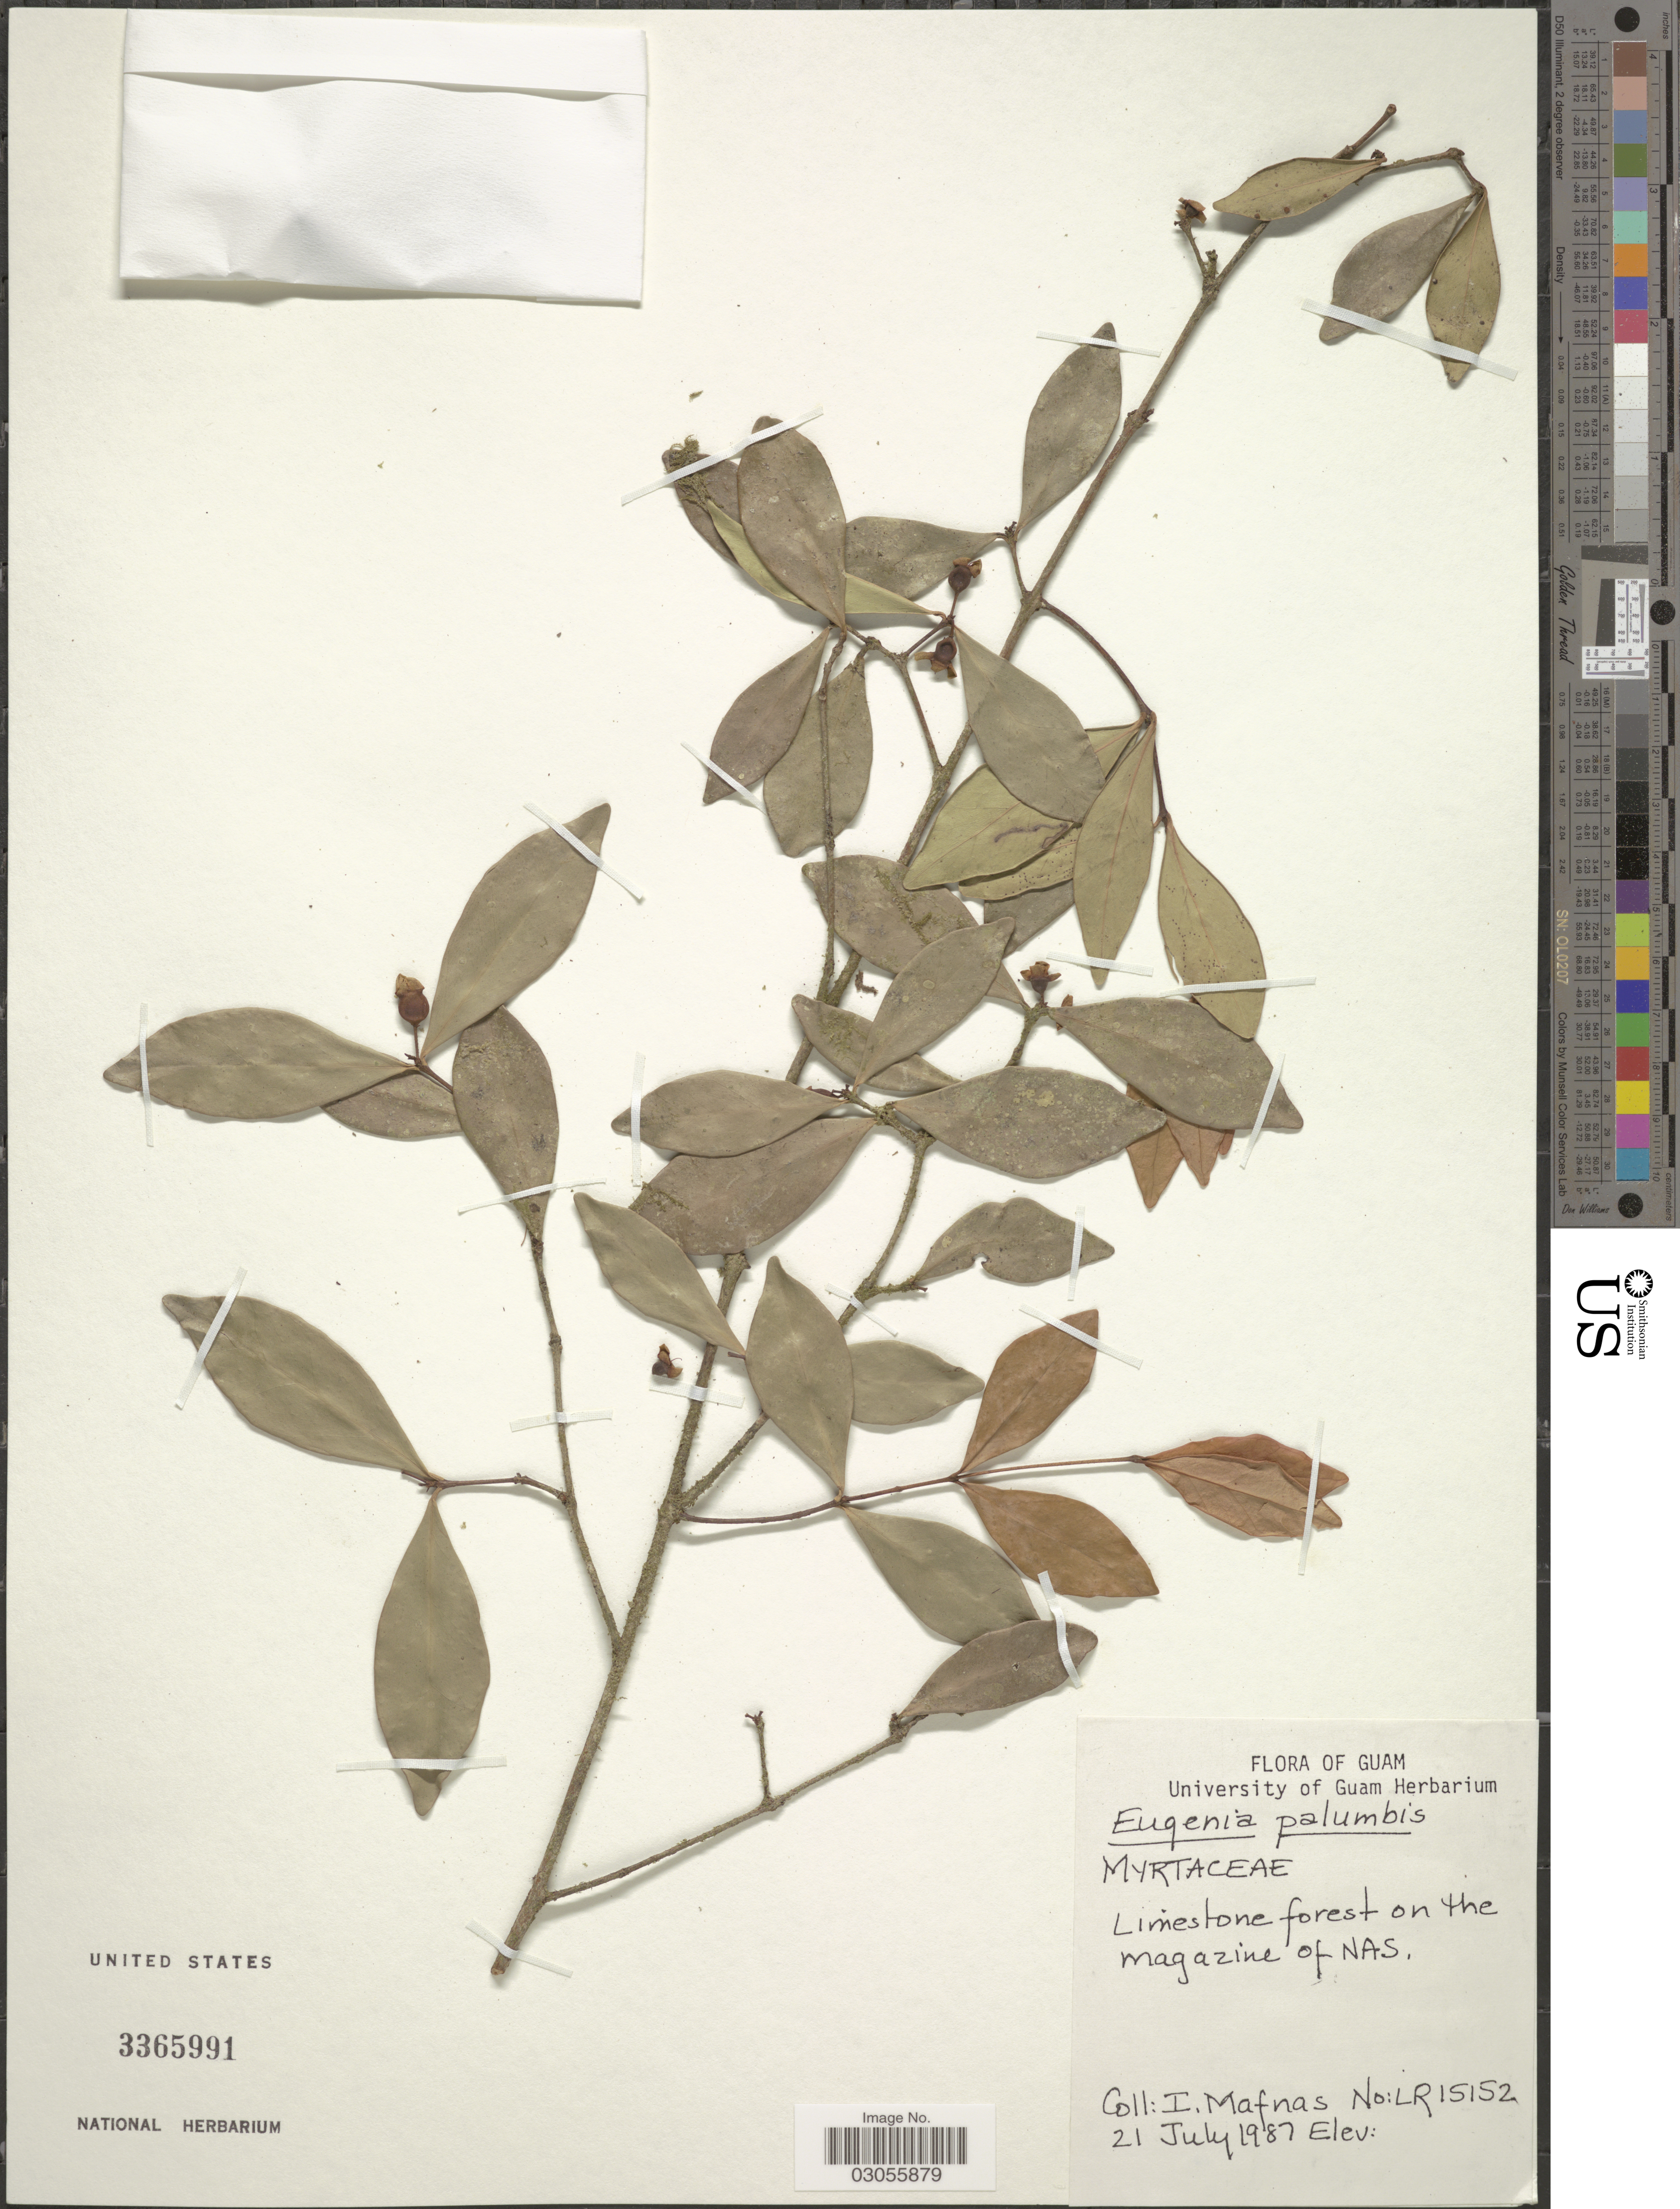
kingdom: Plantae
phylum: Tracheophyta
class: Magnoliopsida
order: Myrtales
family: Myrtaceae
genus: Eugenia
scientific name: Eugenia palumbis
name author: Merr.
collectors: I. Mafnas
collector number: LR15152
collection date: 1987-07-21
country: Guam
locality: Limestone forest on the magazine of NAS.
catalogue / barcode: US 3365991